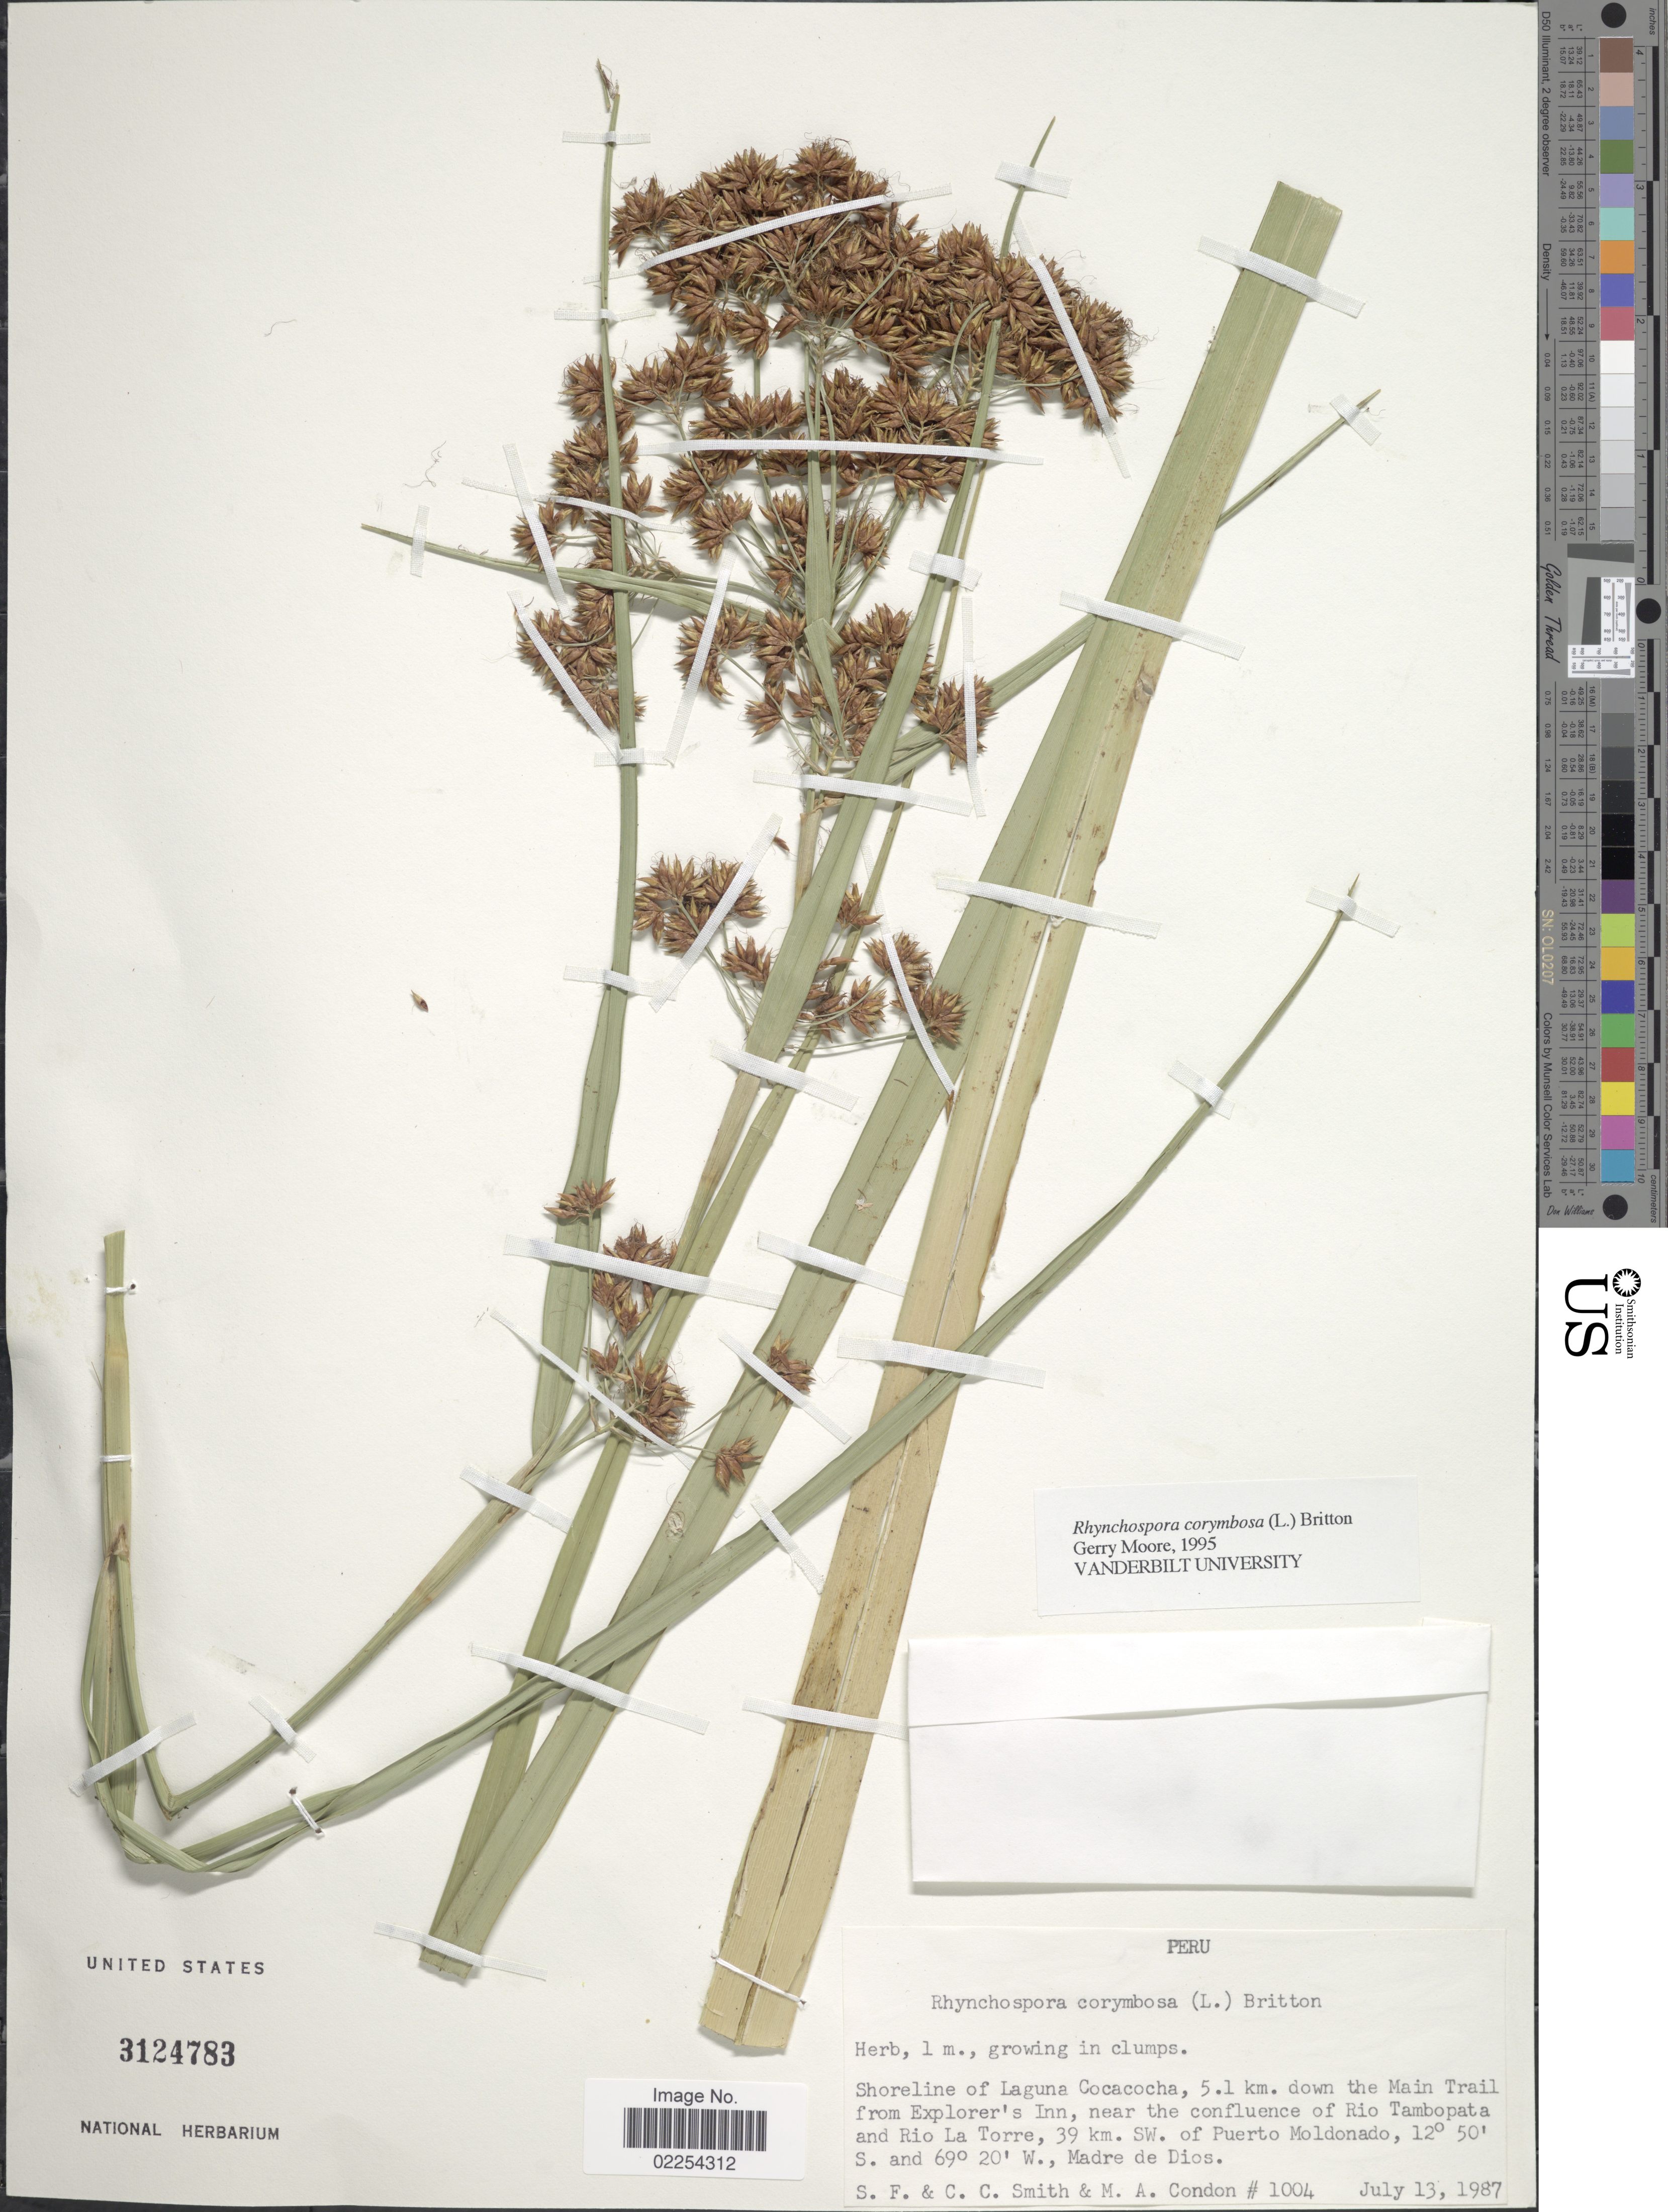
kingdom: Plantae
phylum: Tracheophyta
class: Liliopsida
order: Poales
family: Cyperaceae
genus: Rhynchospora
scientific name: Rhynchospora corymbosa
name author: (L.) Britton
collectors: S.F. Smith, C. C. Smith & M. Condon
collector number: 1004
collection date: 1987-07-13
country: Peru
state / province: Madre de Dios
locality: Shoreline of Laguna Cocacocha, 5.1 km. down the Main Trail from Explorer's Inn, near the confluence of Rio Tambopata and Rio La Torre. 39 km. of Puerto Moldonado, Madre de Dios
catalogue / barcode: US 3124783